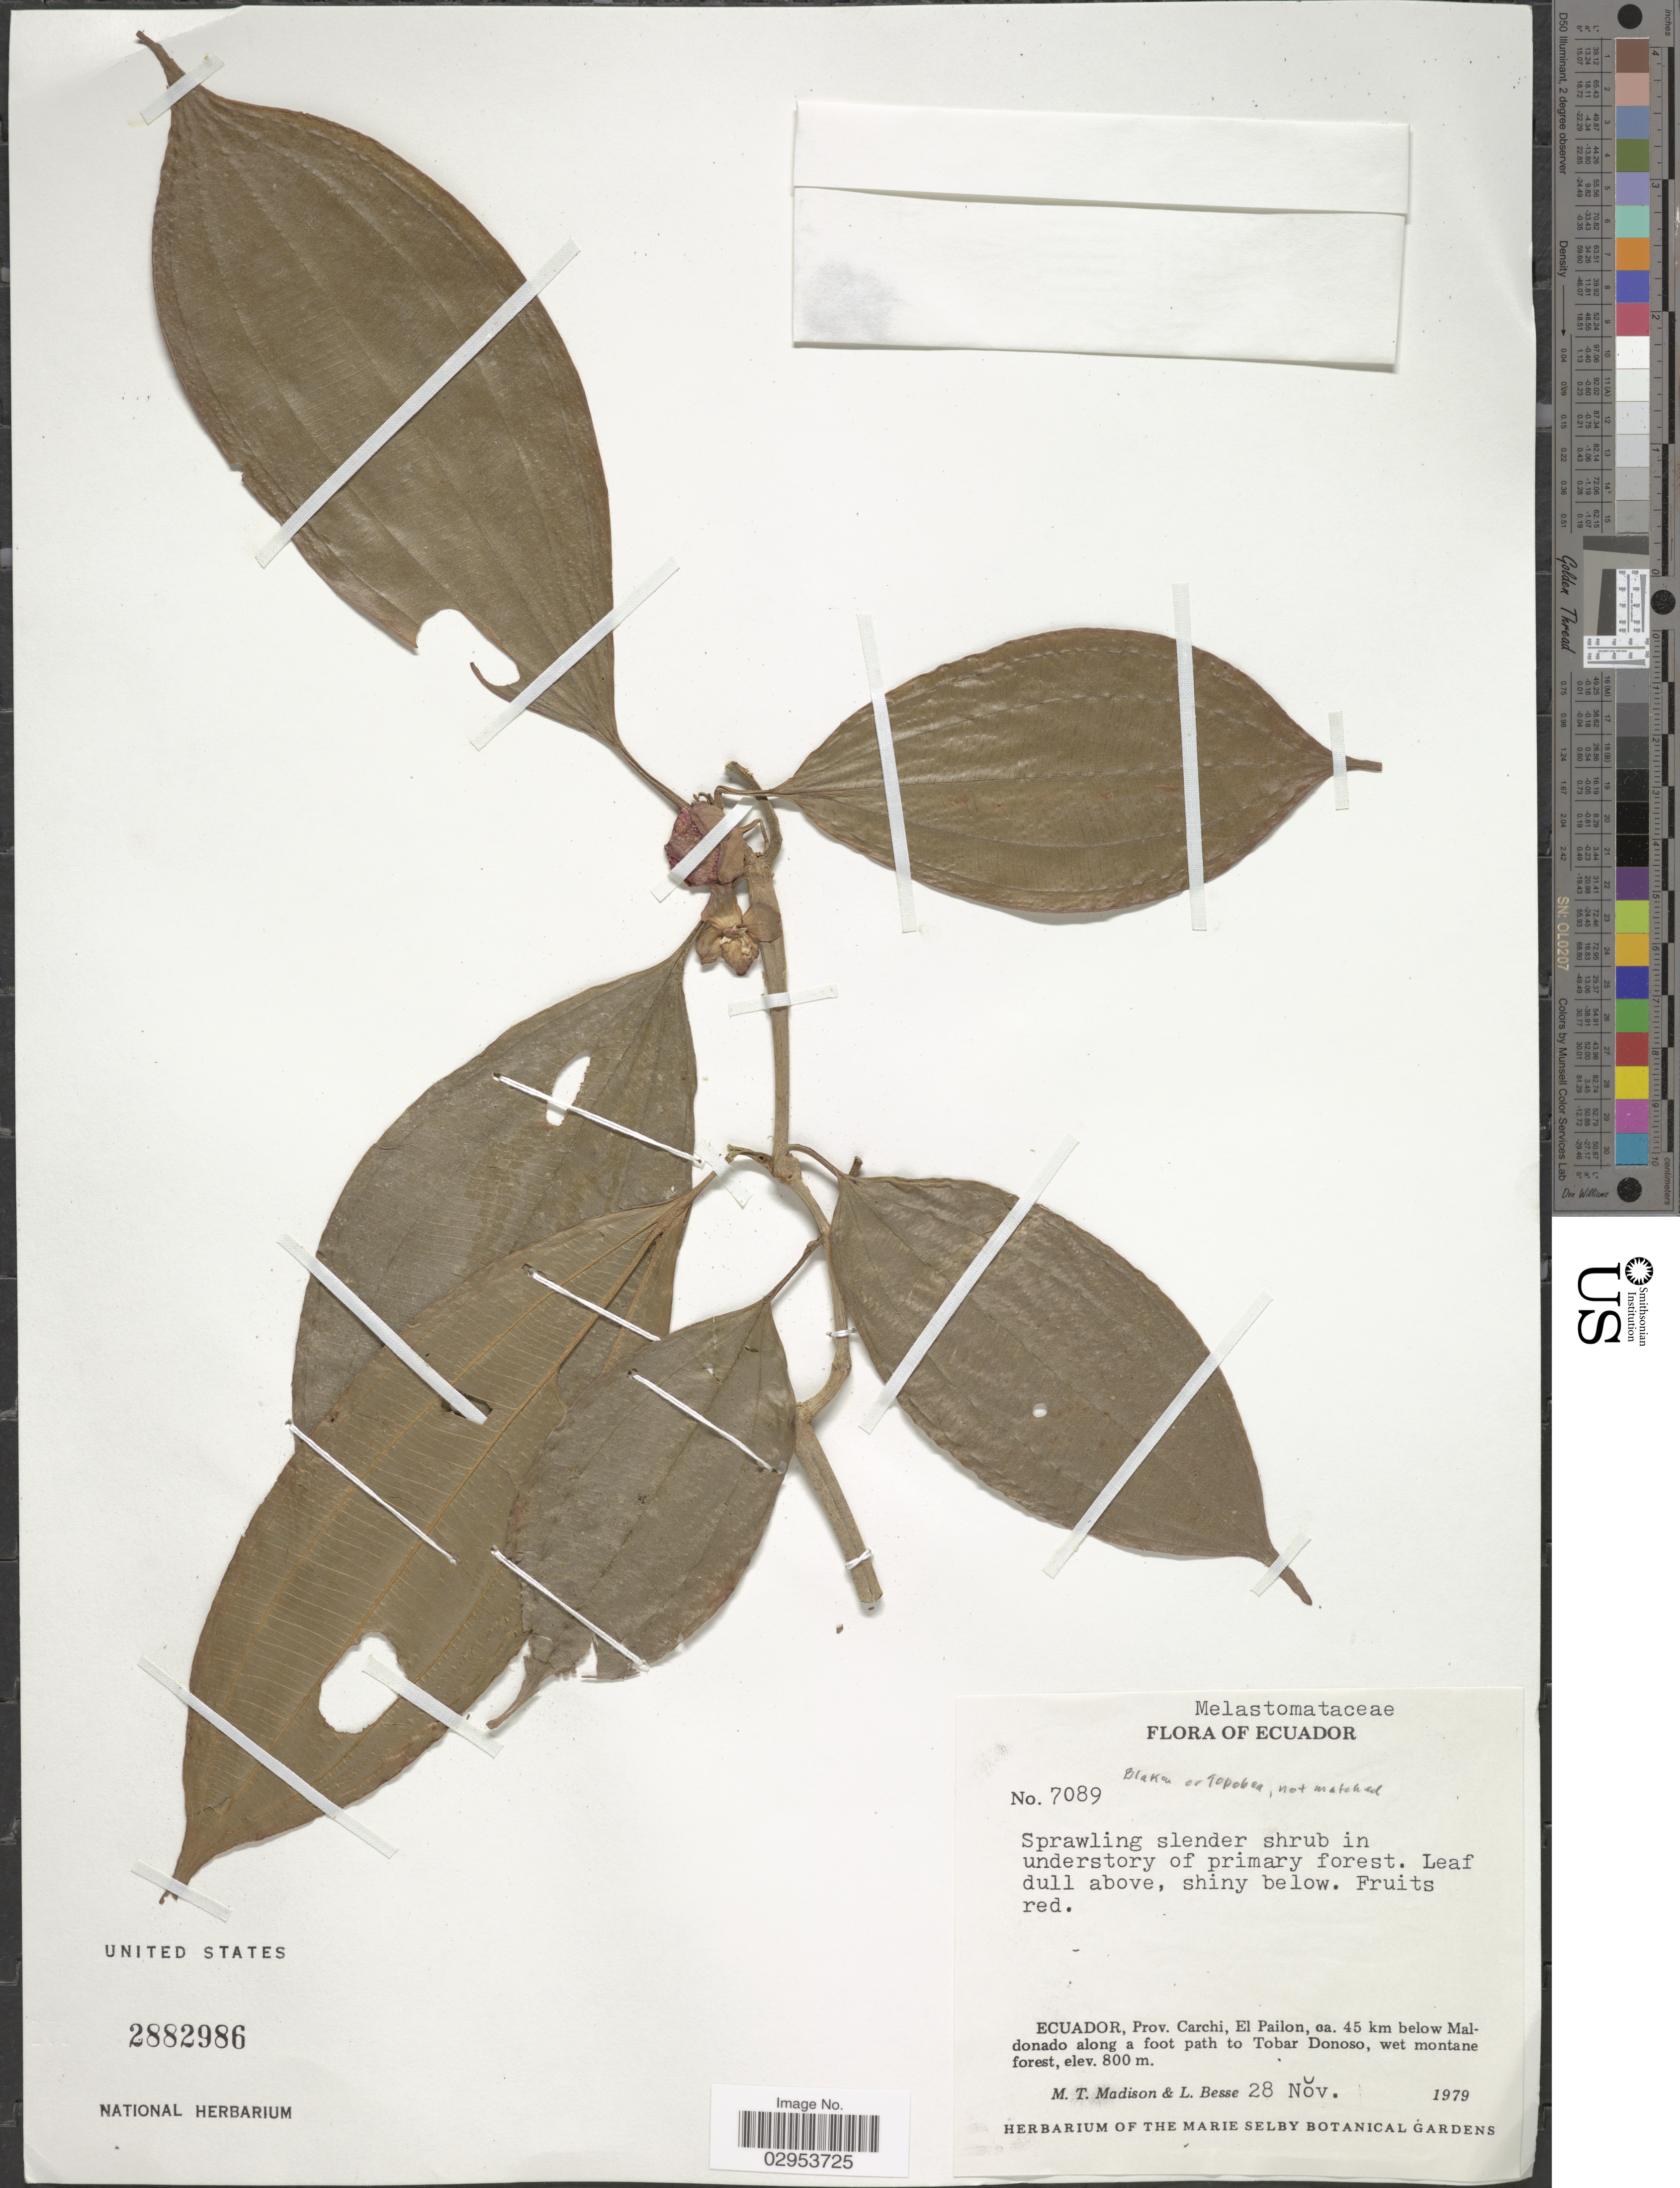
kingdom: Plantae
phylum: Tracheophyta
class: Magnoliopsida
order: Myrtales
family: Melastomataceae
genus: Blakea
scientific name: Blakea sp.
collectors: M. T. Madison & L. Besse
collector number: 7089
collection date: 1979-11-28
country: Ecuador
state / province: Carchi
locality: El Pailon, ca. 45 km below Maldonado along a foot path to Tobar Donoso.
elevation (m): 800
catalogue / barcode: US 2882986